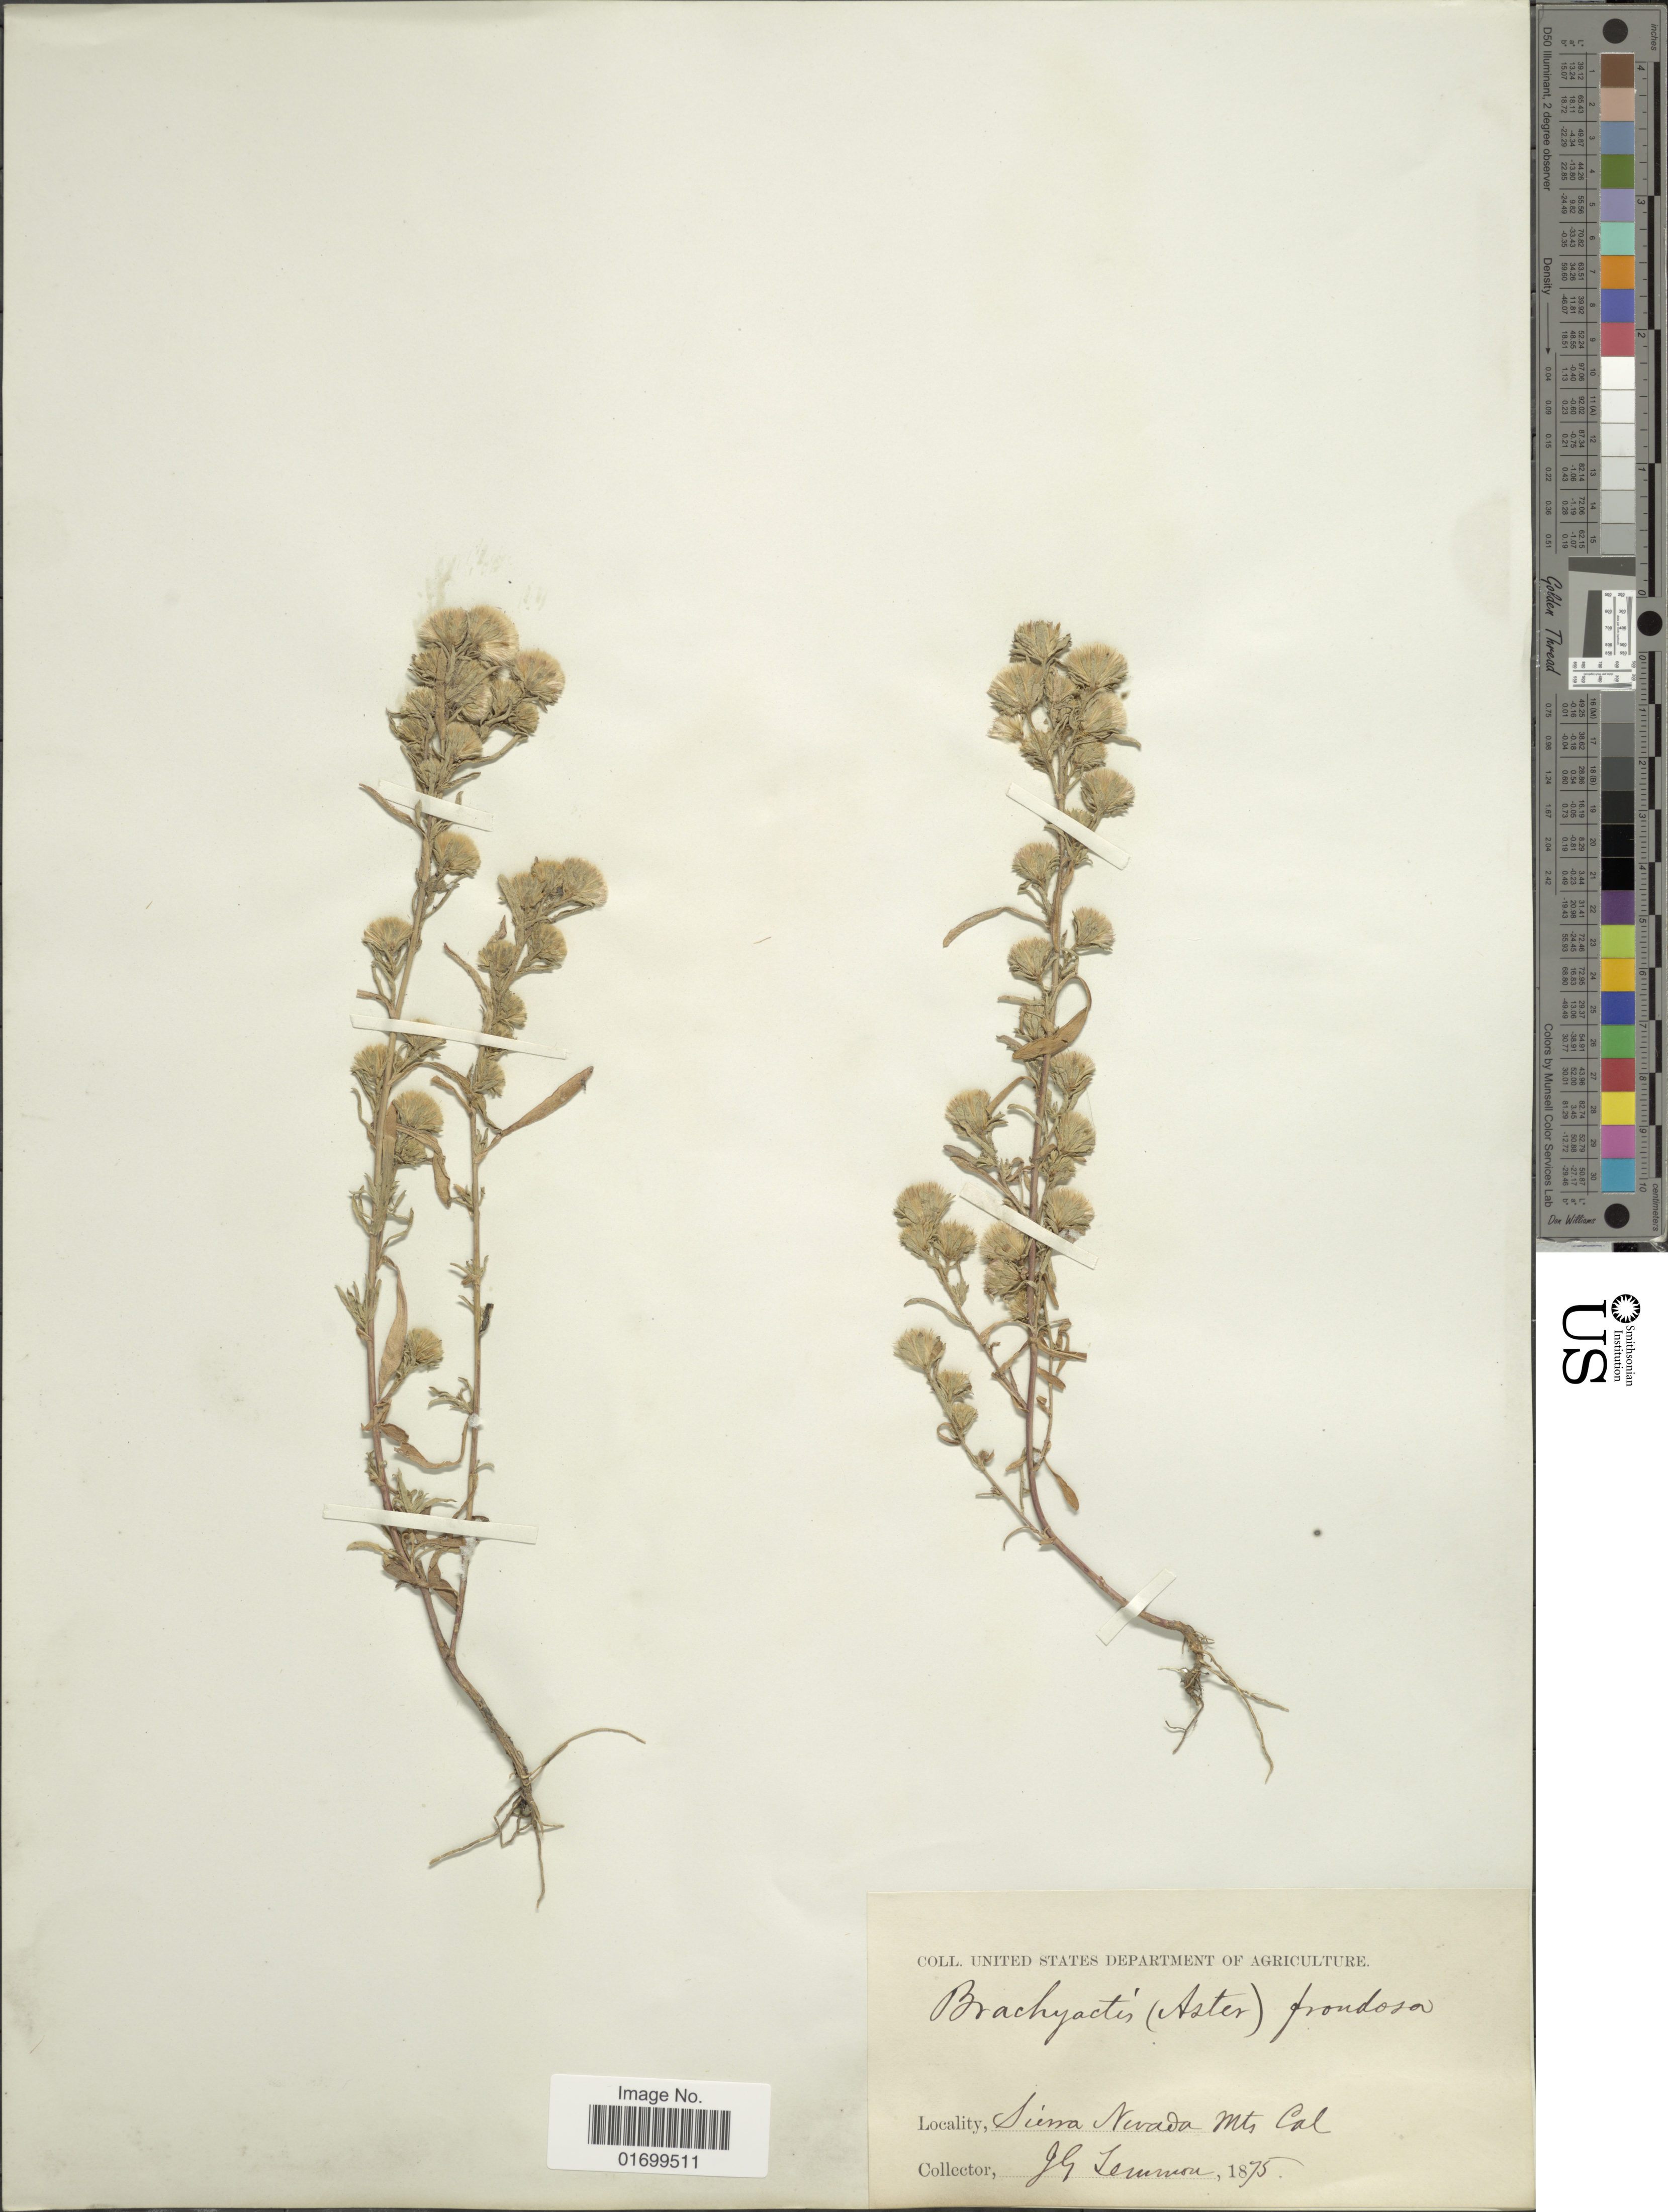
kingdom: Plantae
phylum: Tracheophyta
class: Magnoliopsida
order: Asterales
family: Asteraceae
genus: Symphyotrichum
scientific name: Symphyotrichum frondosum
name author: (Nutt.) G.L. Nesom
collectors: J. Lemmon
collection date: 1875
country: United States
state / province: California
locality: Sierra Nevada Mts.